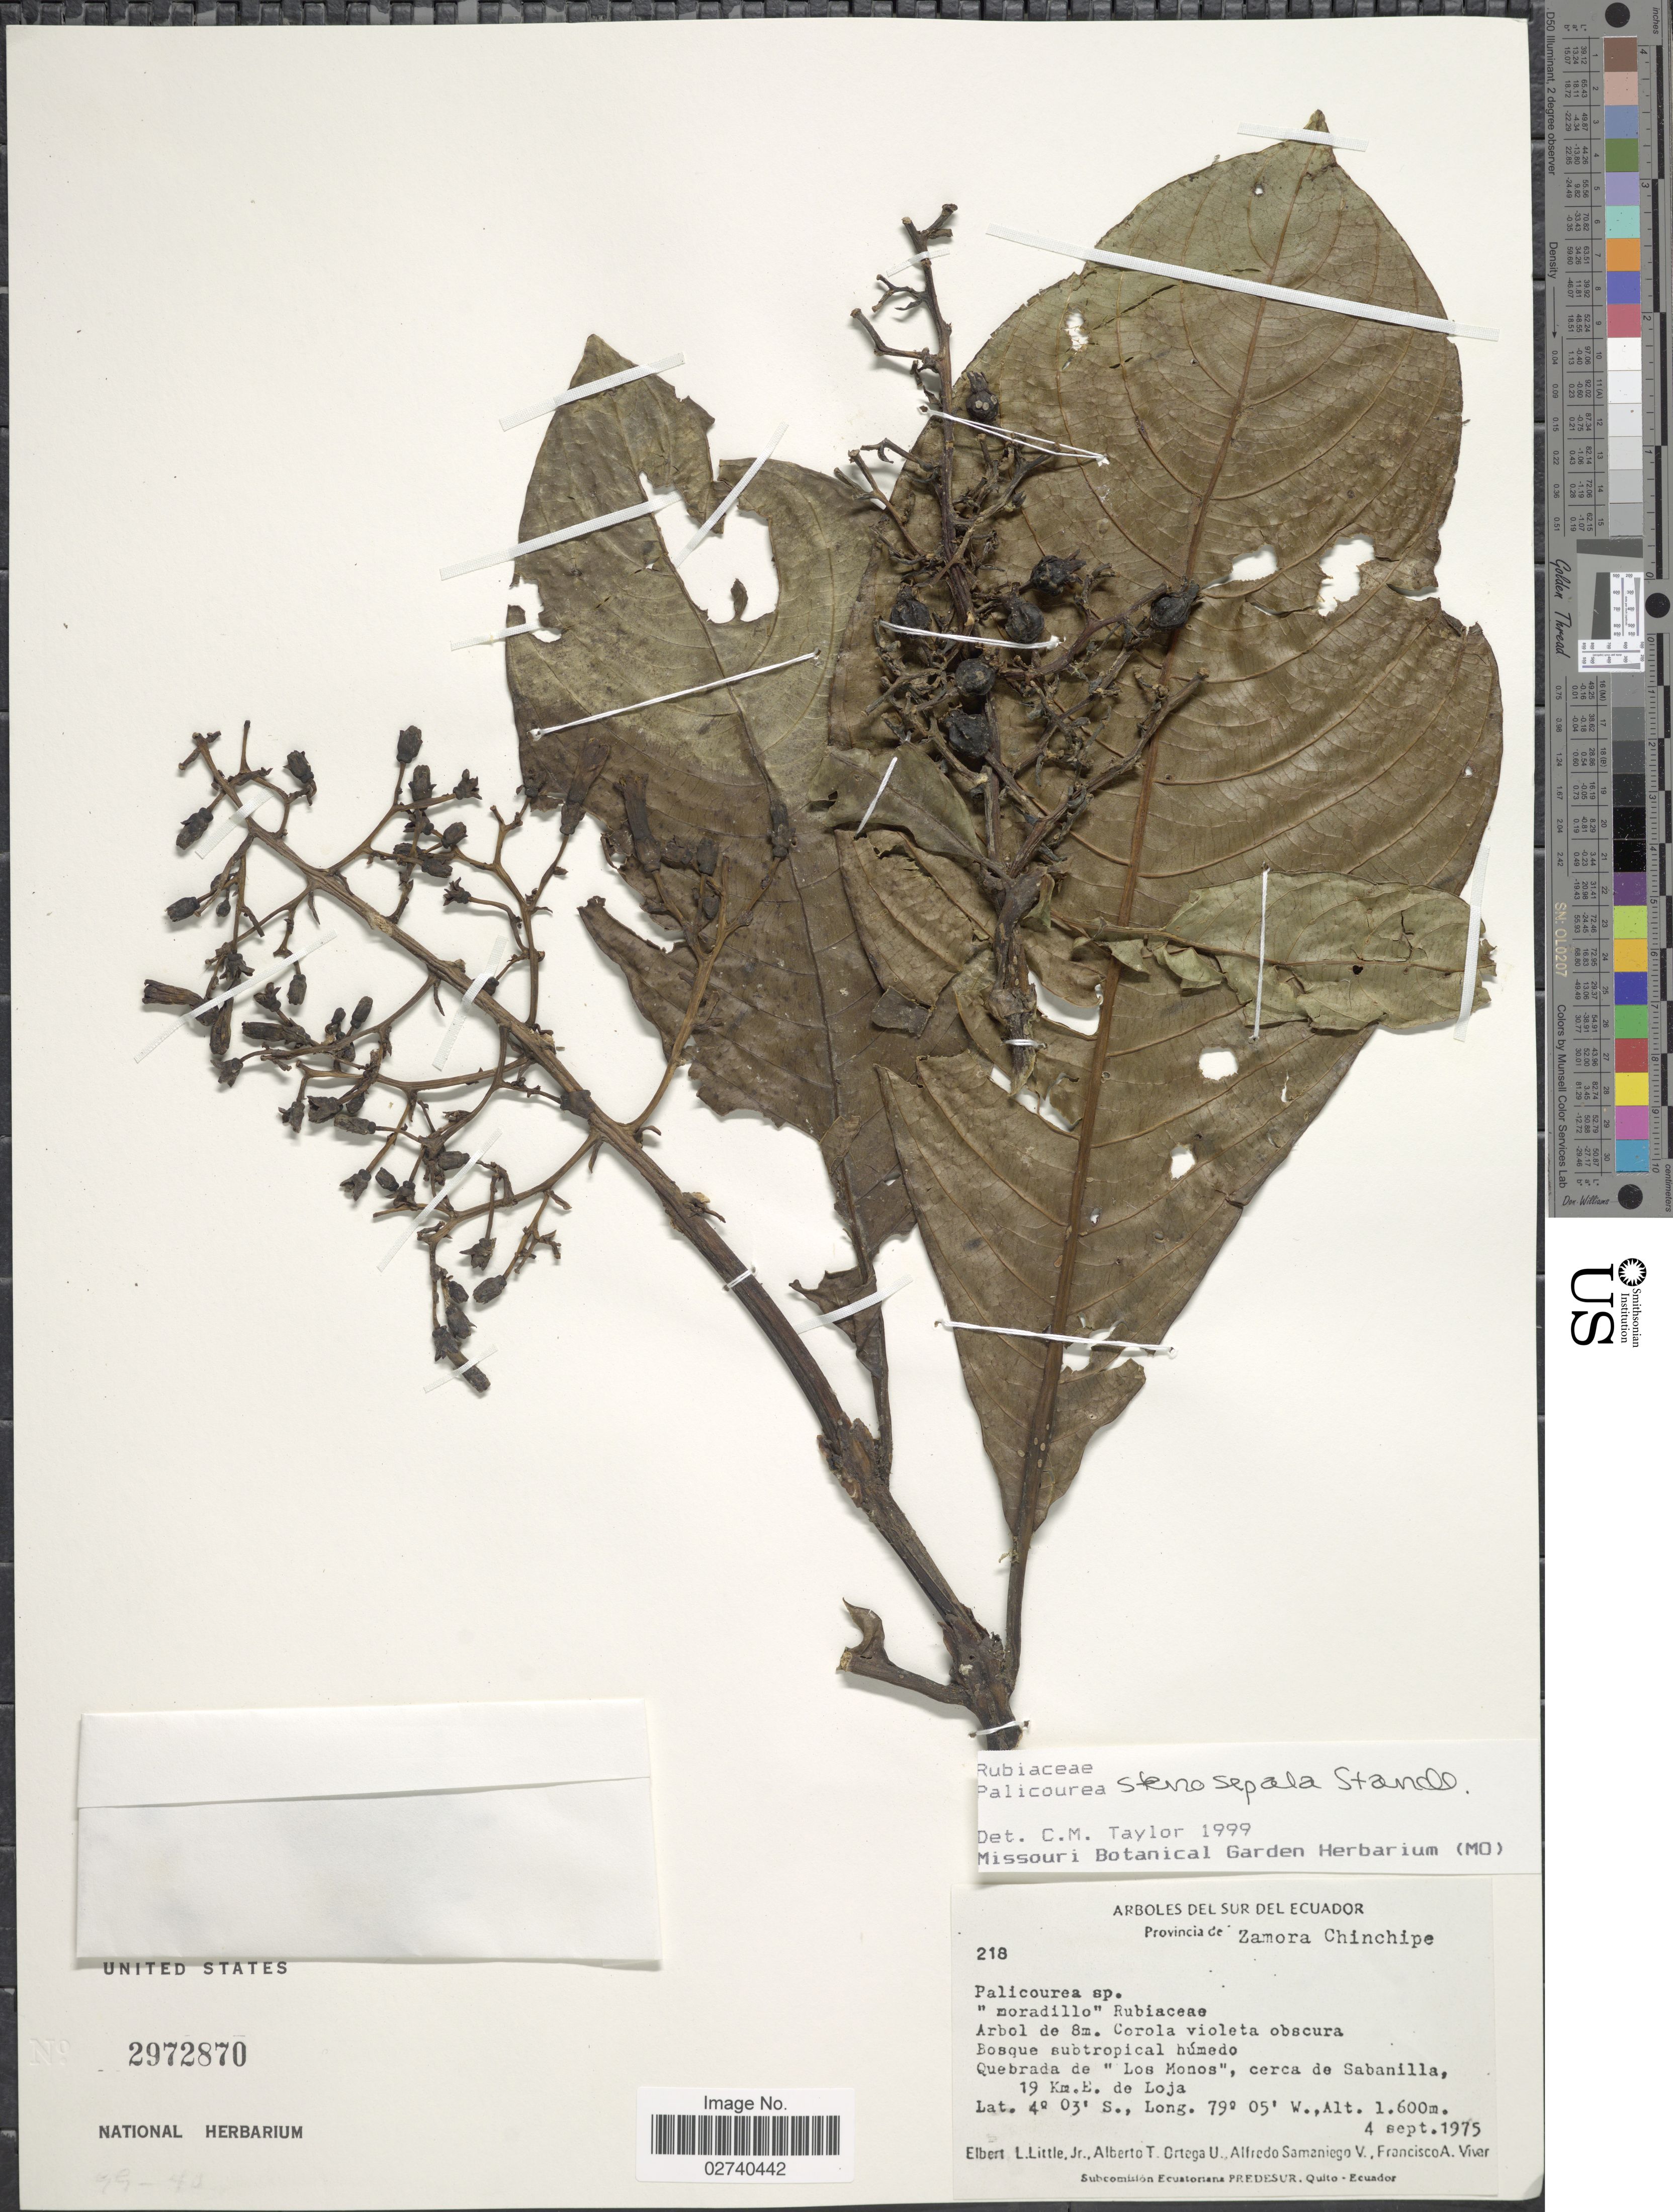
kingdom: Plantae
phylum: Tracheophyta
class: Magnoliopsida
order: Gentianales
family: Rubiaceae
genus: Palicourea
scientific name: Palicourea stenosepala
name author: Standl.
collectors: E. L. Little, A. T. Ortega U., A. V. Samaniego & F. A. Vivar C.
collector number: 218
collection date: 1975-09-04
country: Ecuador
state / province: Zamora-Chinchipe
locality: Quebrada de "Los Monos", cerca de Sabanilla, 19 Km. E de Loja.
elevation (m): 1600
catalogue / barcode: US 2972870